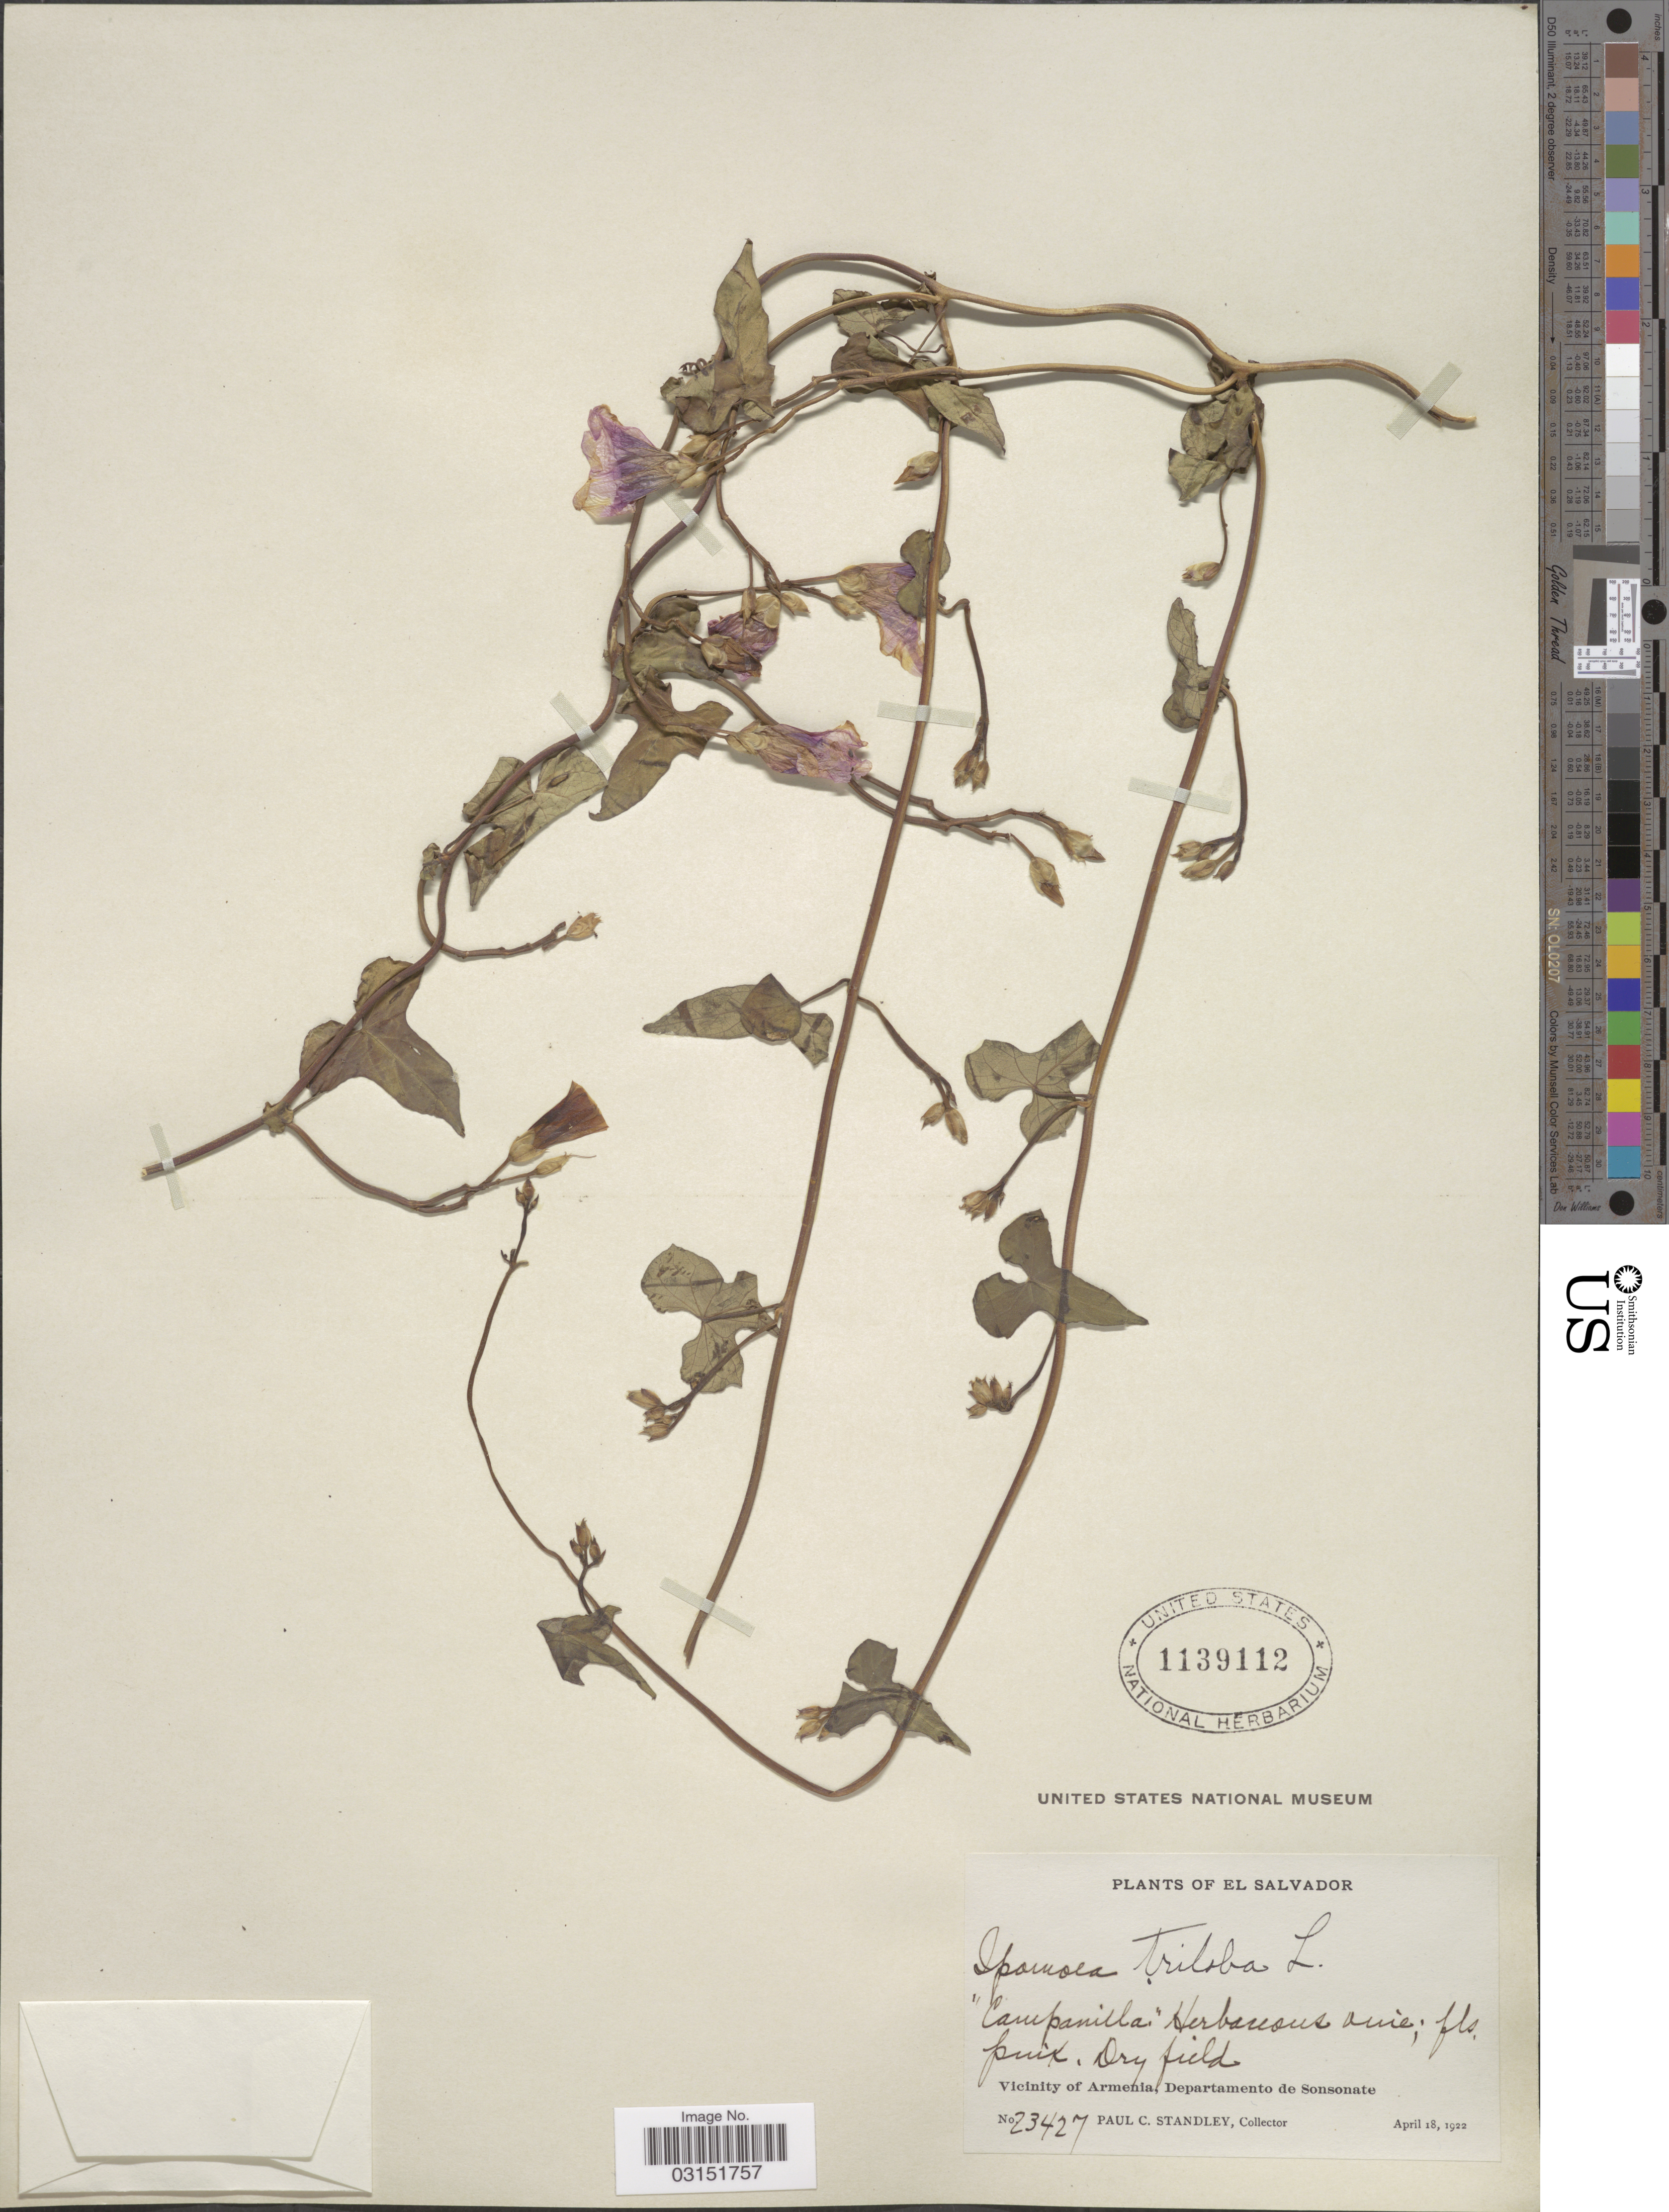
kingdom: Plantae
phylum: Tracheophyta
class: Magnoliopsida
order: Solanales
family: Convolvulaceae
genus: Ipomoea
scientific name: Ipomoea triloba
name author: L.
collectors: P. C. Standley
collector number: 23427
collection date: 1922-04-18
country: El Salvador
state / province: Sonsonate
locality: Vicinity of Armenia, Departamento de Sonsonate.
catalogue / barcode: US 1139112